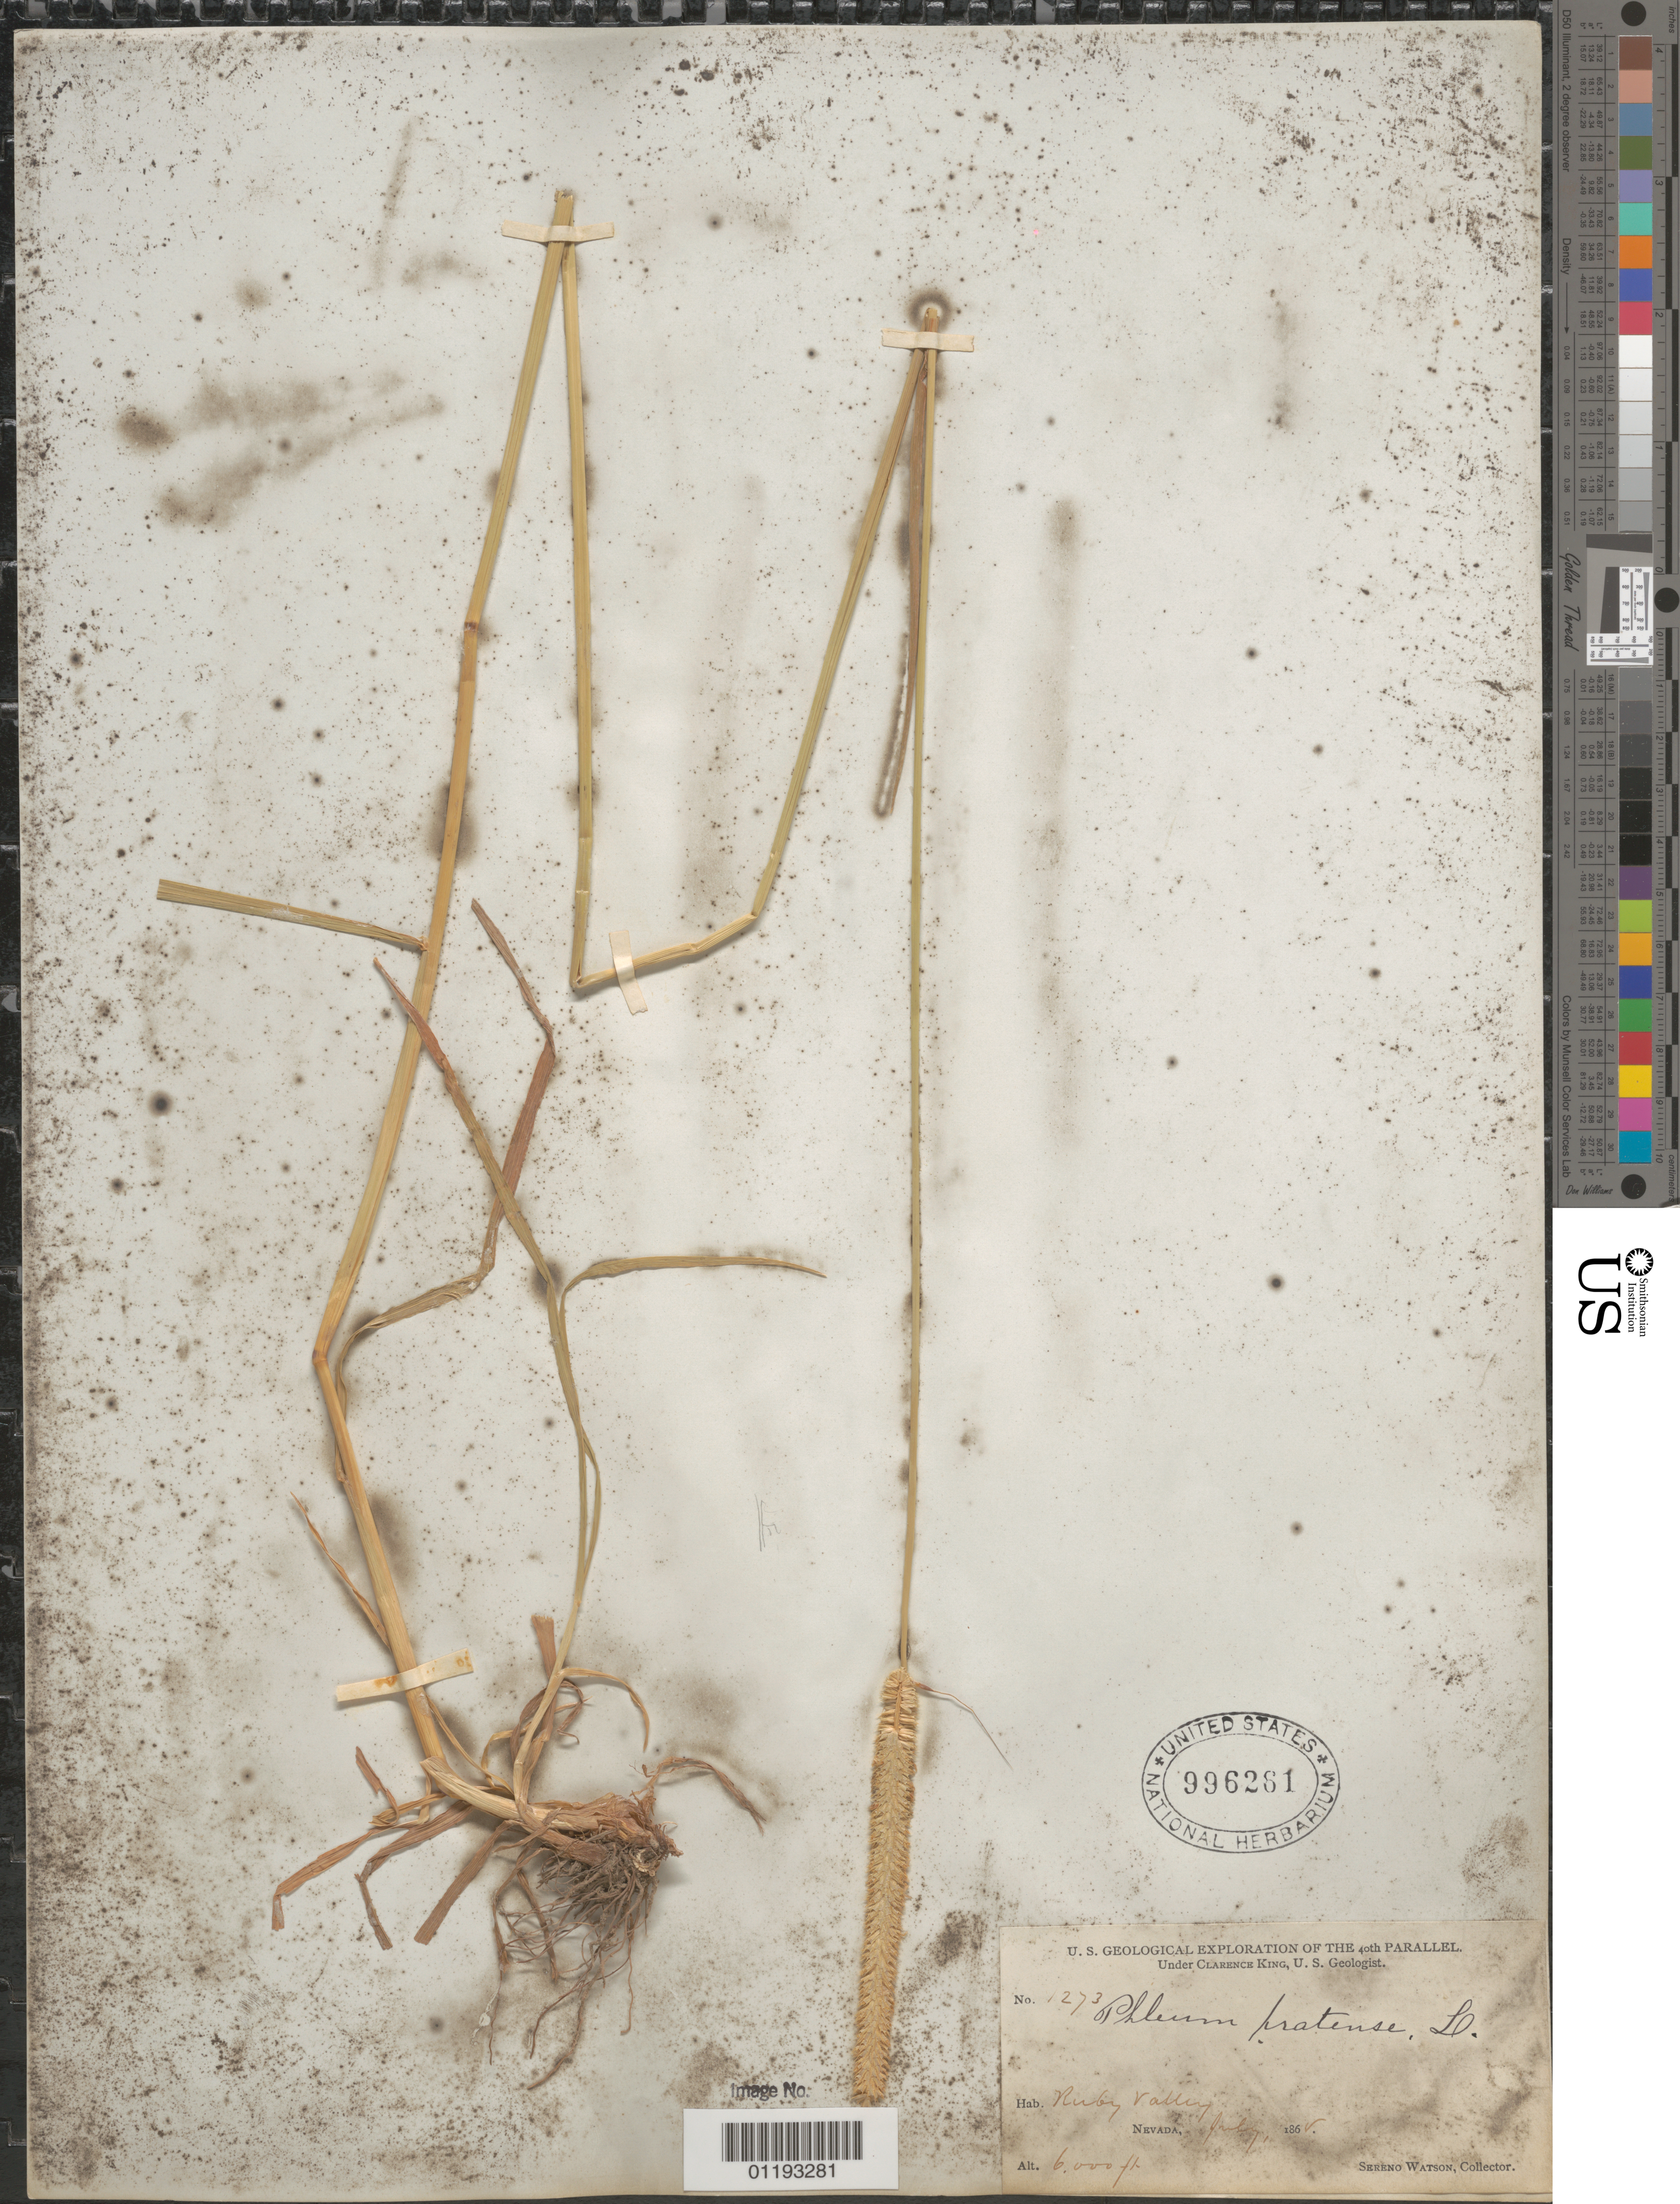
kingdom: Plantae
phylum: Tracheophyta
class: Liliopsida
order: Poales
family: Poaceae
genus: Phleum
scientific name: Phleum pratense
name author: L.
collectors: S. Watson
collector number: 1273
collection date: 1868-07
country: United States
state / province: Nevada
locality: Ruby Valley.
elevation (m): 1829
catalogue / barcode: US 996261